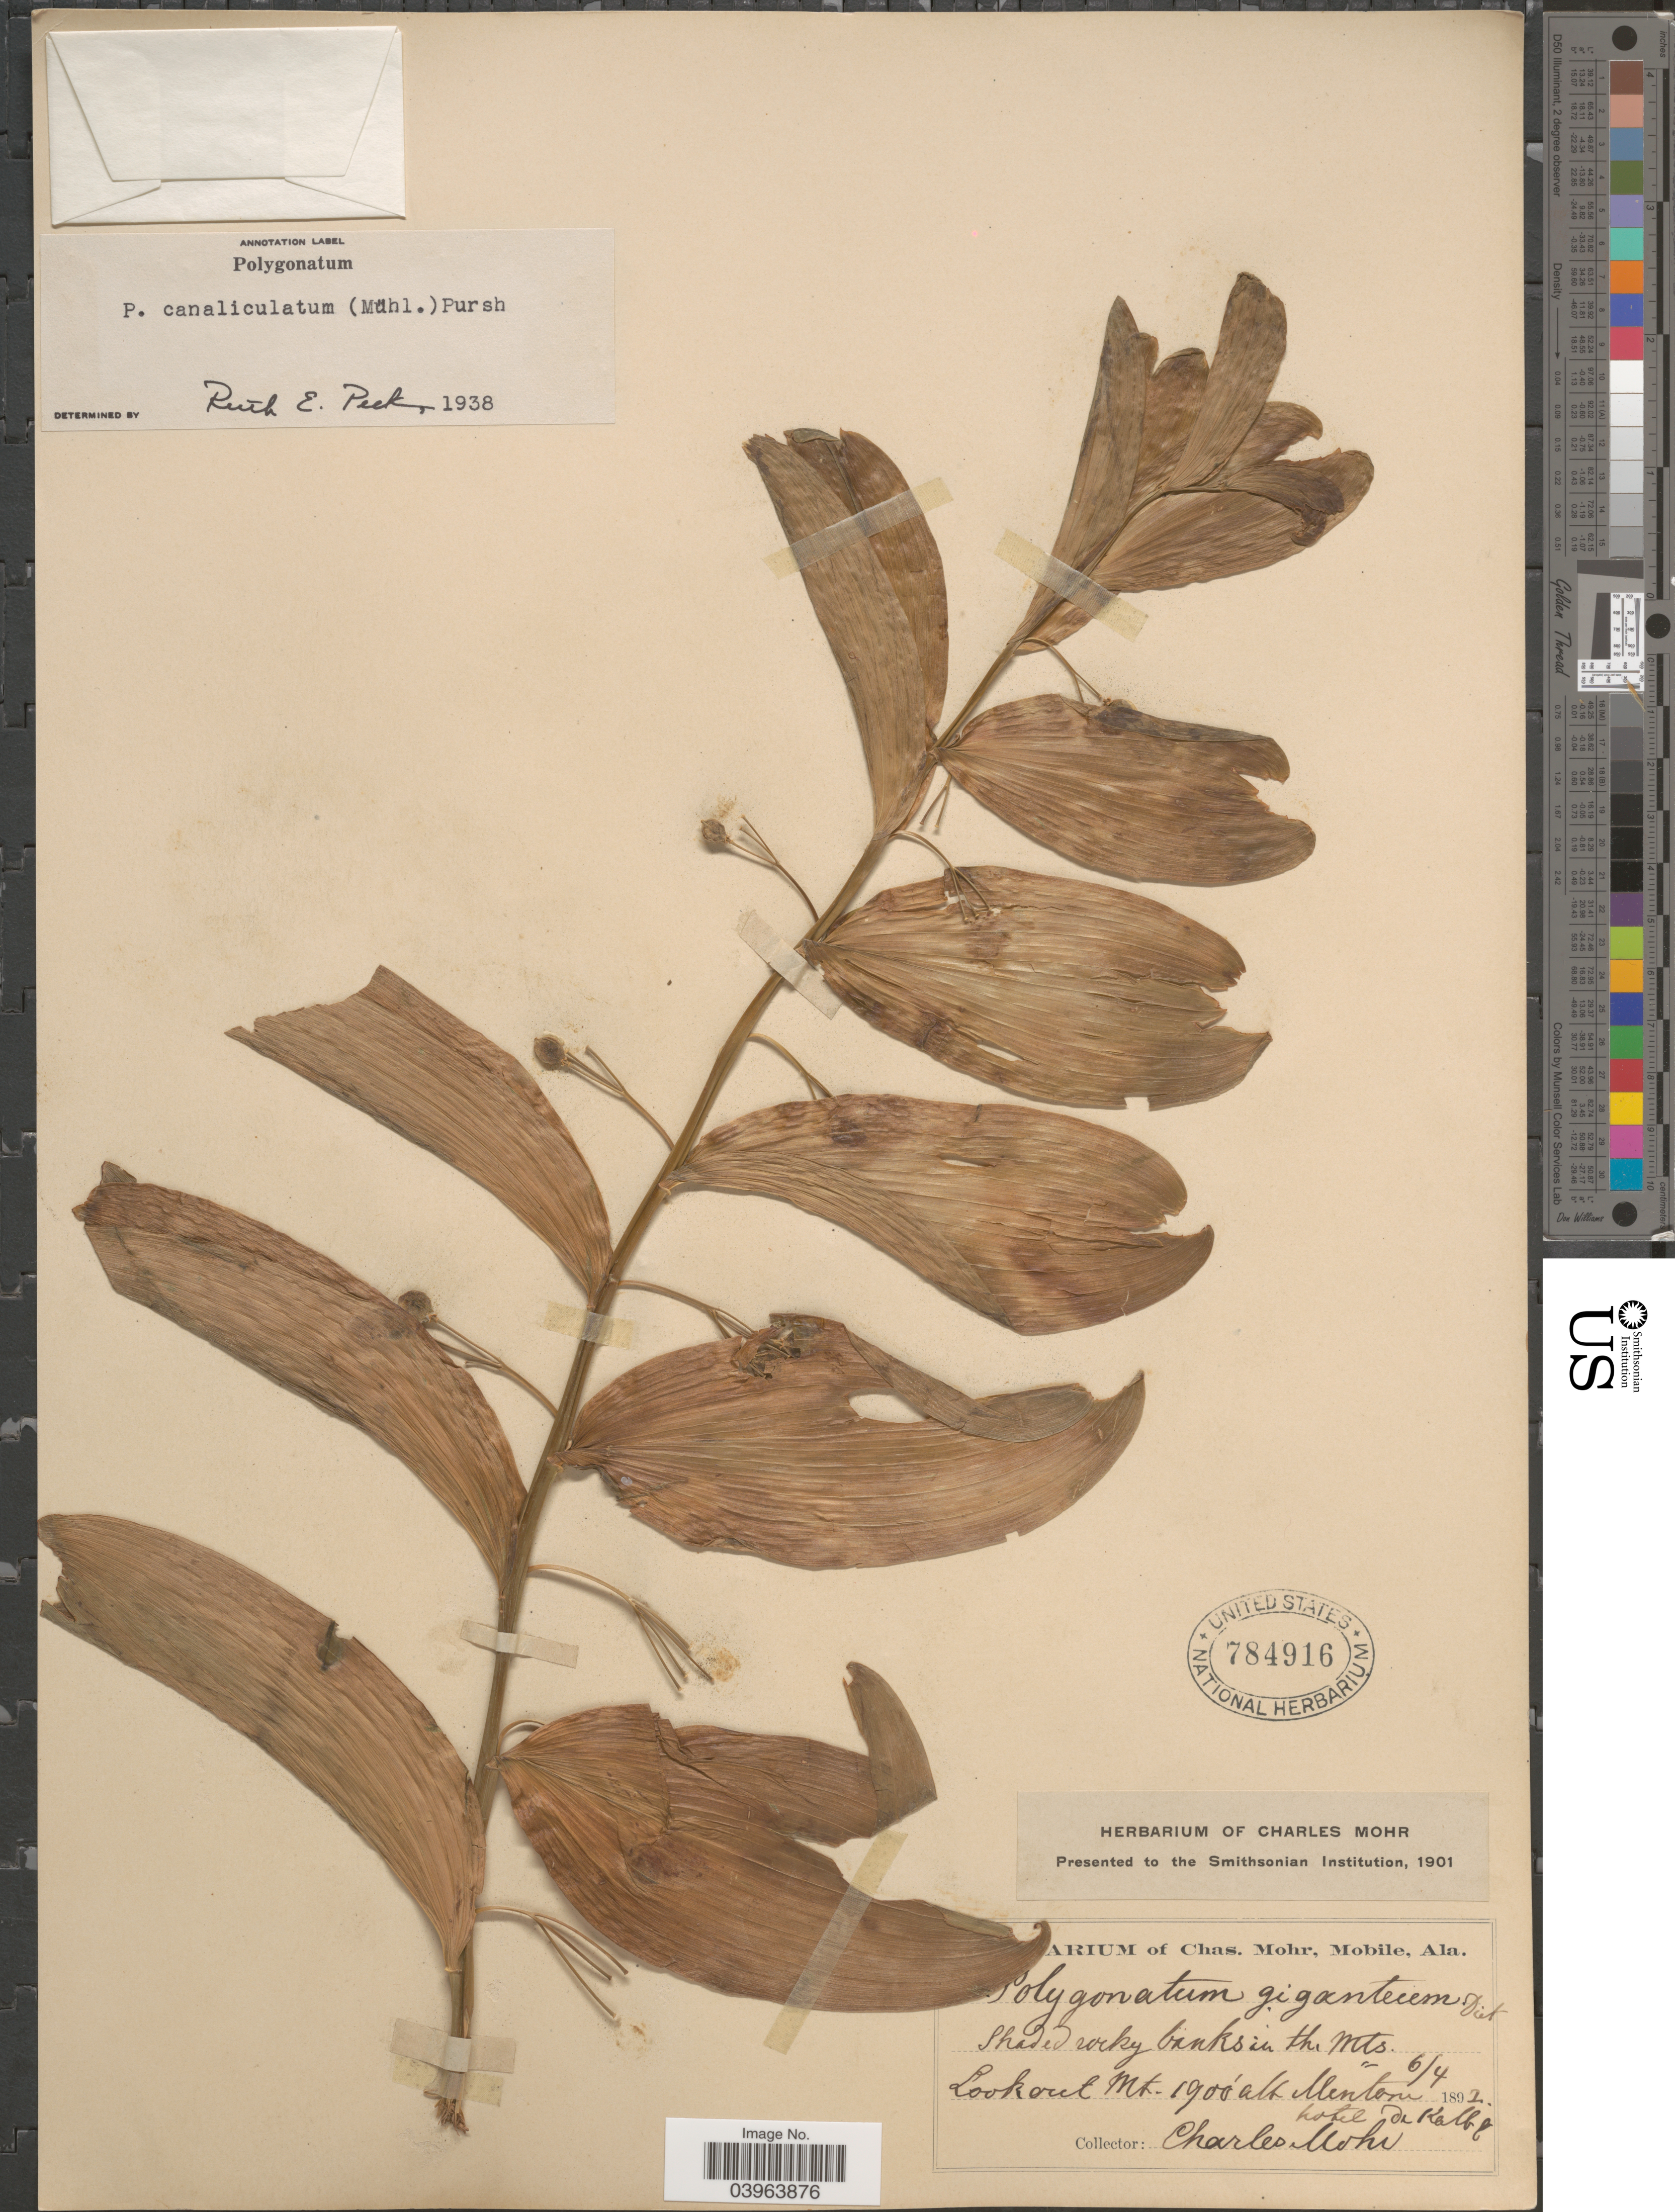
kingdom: Plantae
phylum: Tracheophyta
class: Liliopsida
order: Asparagales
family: Asparagaceae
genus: Polygonatum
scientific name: Polygonatum commutatum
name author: (Schult. f.) A. Dietr.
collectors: Mohr, C. T. (herbarium)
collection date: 1892-06-04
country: United States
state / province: Alabama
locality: Shaded rocky banks in the Mts. Lookout Mt. Mentone hotel DeKalb Co.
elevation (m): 579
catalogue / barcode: US 784916